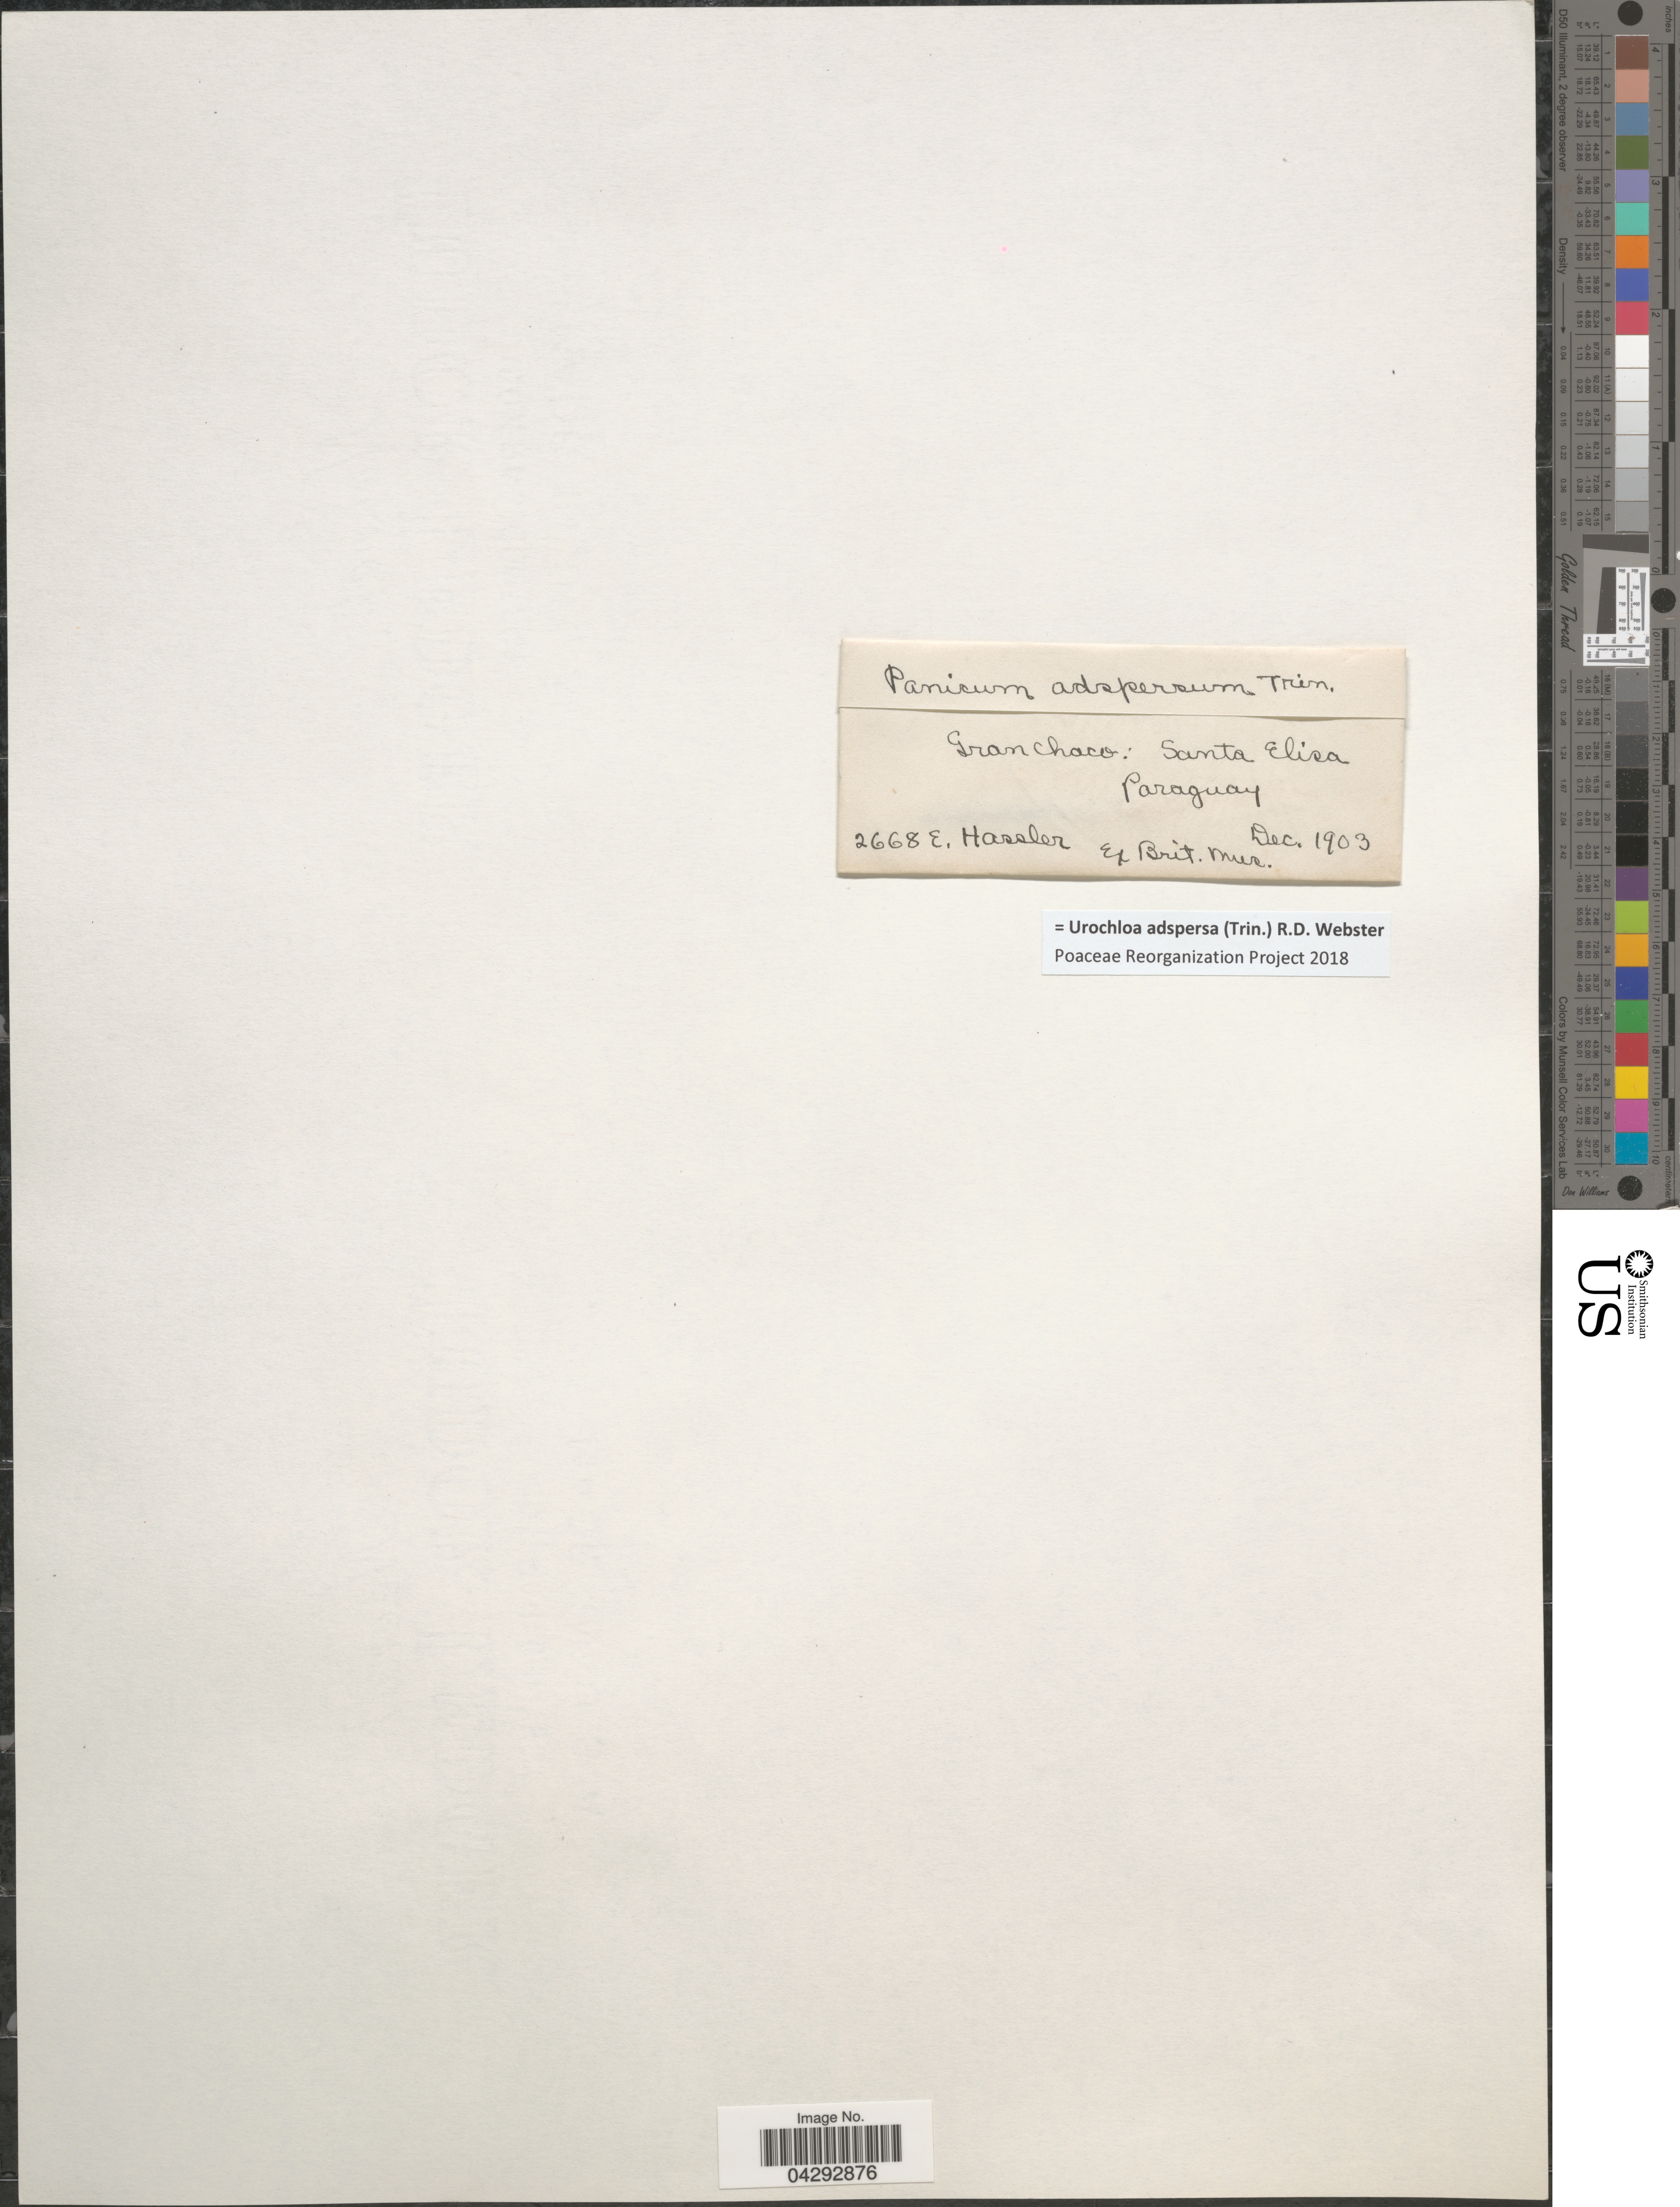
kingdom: Plantae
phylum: Tracheophyta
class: Liliopsida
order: Poales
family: Poaceae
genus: Urochloa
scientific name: Urochloa adspersa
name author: (Trin.) R.D. Webster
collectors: E. Hassler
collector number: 2668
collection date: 1903-12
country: Paraguay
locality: Gran Chaco: Santa Elisa.